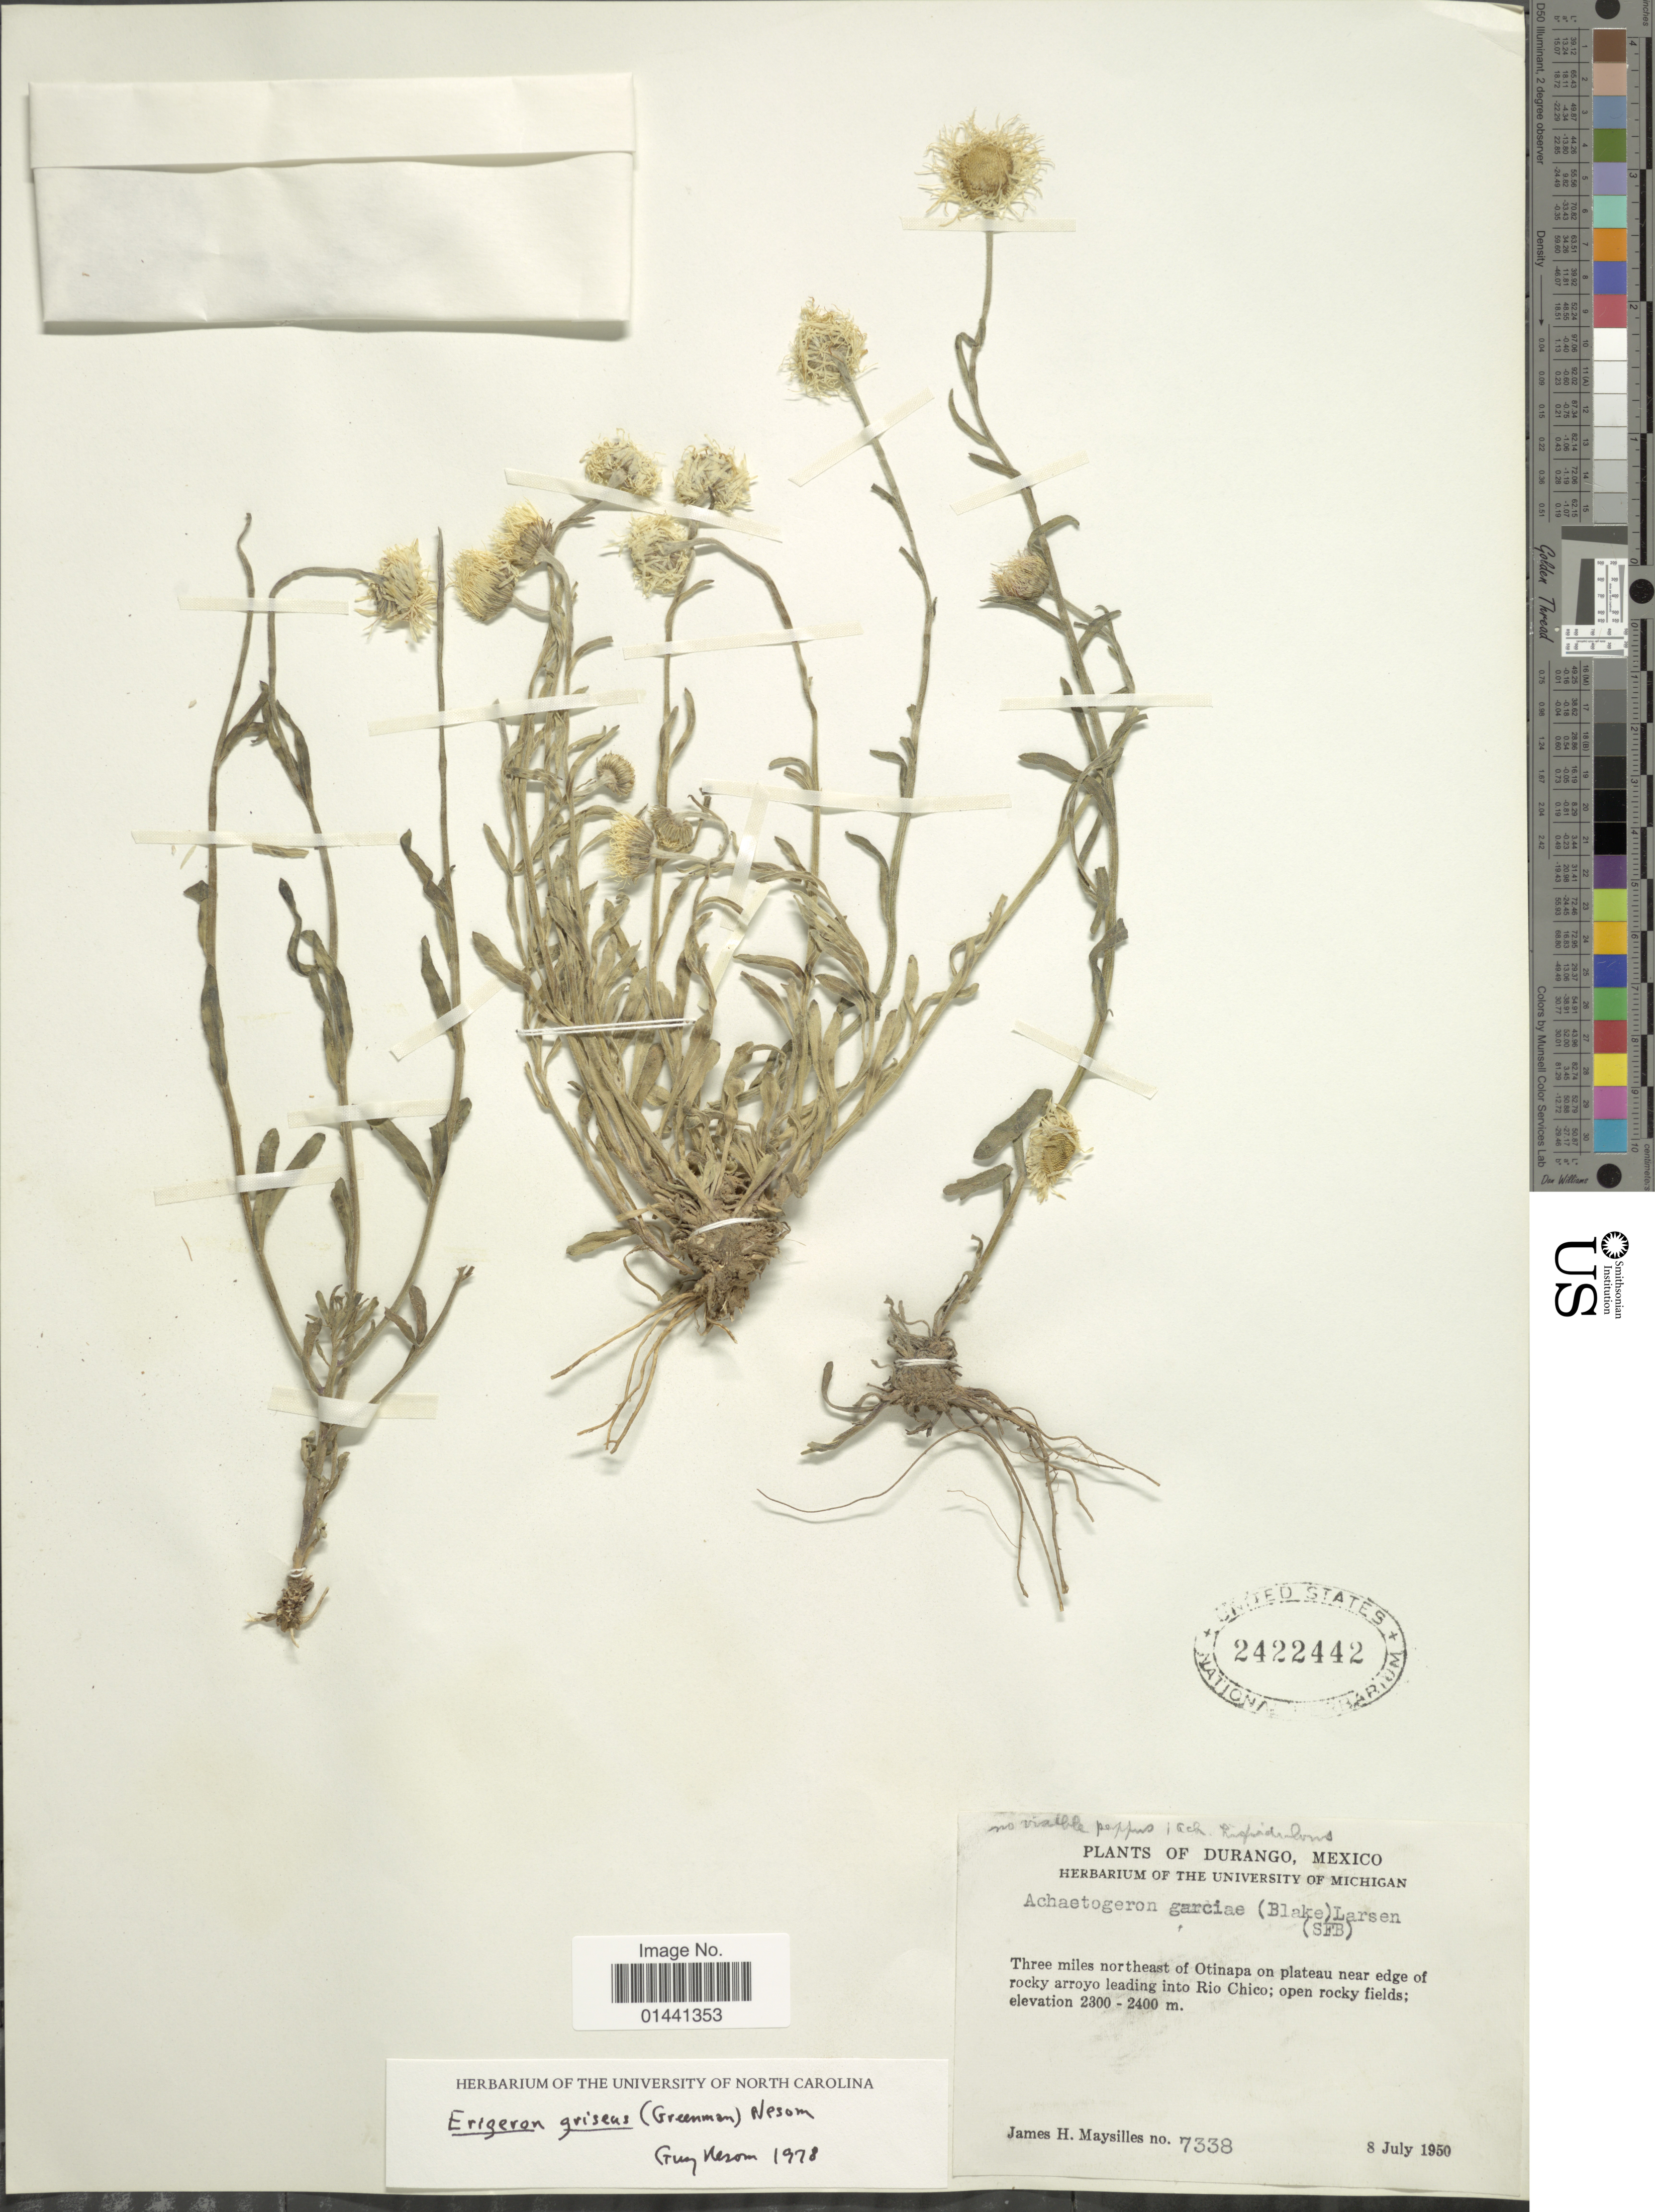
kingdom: Plantae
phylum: Tracheophyta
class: Magnoliopsida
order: Asterales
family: Asteraceae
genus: Erigeron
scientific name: Erigeron griseus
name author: (Greenm.) G.L. Nesom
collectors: J. Maysilles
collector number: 7338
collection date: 1950-07-08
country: Mexico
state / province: Durango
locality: Three miles northeast of Otinapa on plateau near edge of rocky arroyo leading into Rio Chico; open rocky fields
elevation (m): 2300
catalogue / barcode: US 2422442